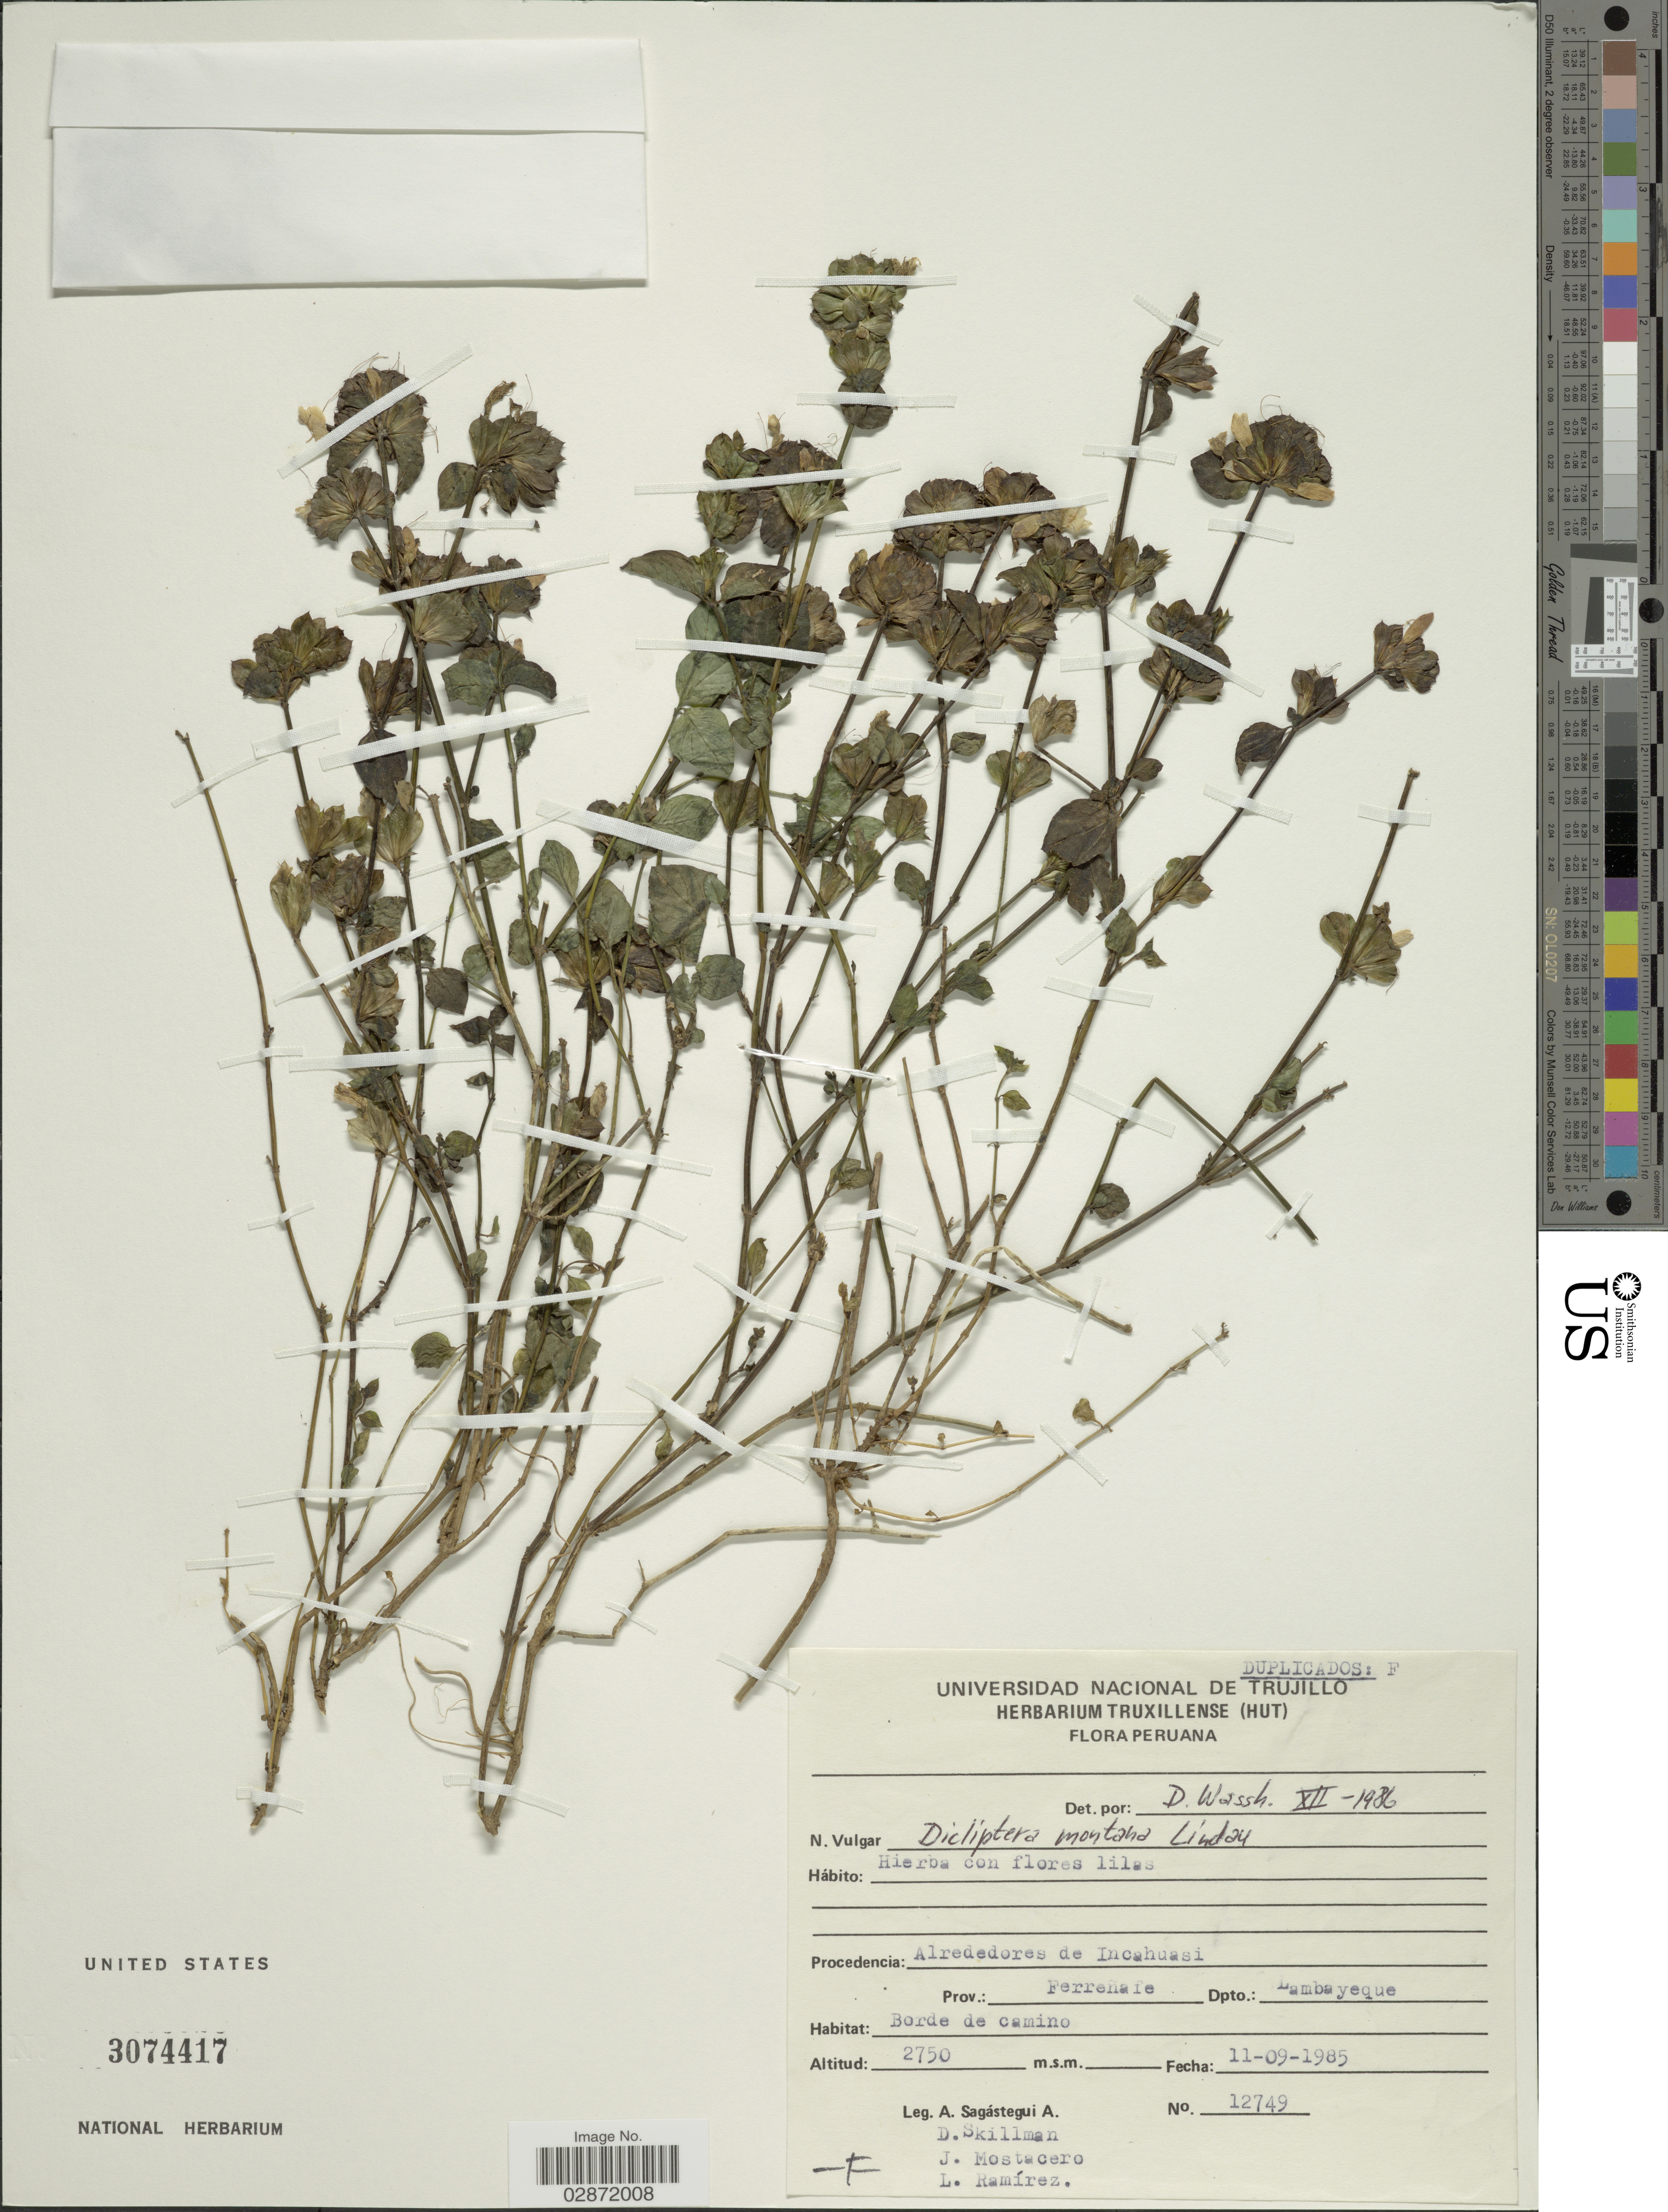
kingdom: Plantae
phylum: Tracheophyta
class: Magnoliopsida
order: Lamiales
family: Acanthaceae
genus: Dicliptera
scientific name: Dicliptera montana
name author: Lindau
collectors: A. Sagástegui A., D. Skillman, J. Mostacero & L. Ramirez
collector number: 12749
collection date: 1985-09-11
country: Peru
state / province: Lambayeque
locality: Alrededores de Incahuasi. Prov.: Ferrenaie. Dpto.: Lambayeque.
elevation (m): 2750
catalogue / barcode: US 3074417